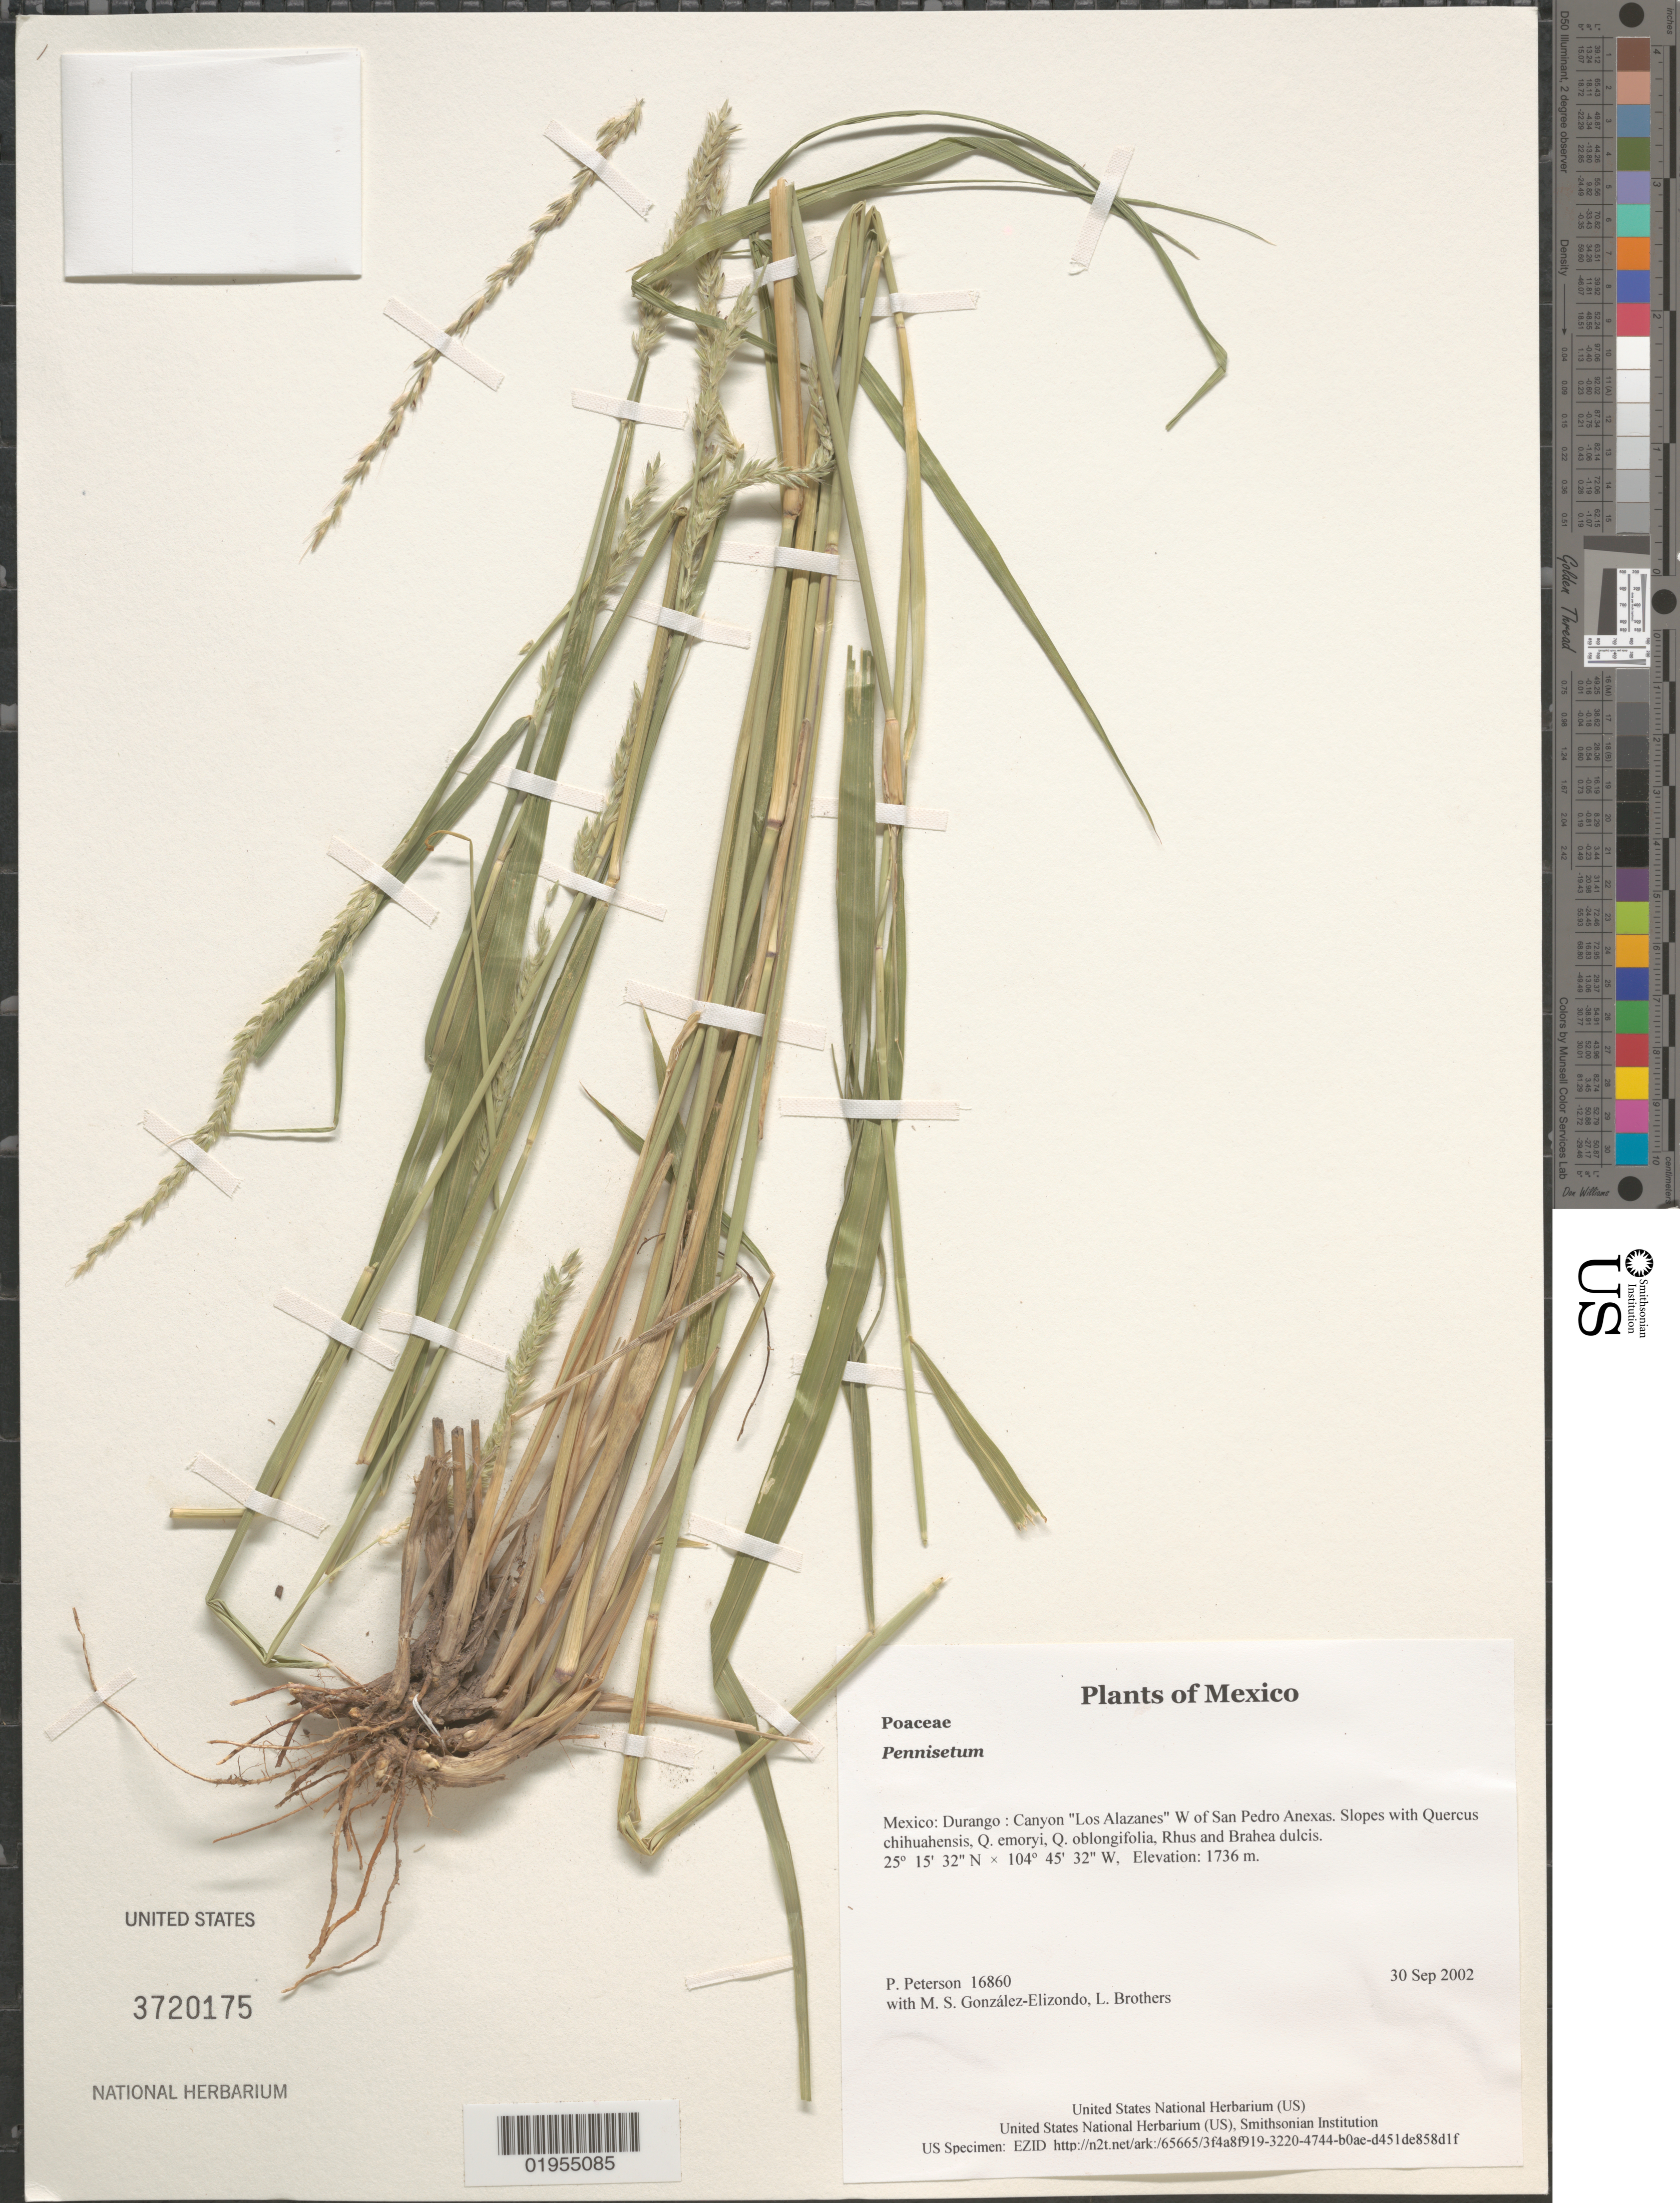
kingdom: Plantae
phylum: Tracheophyta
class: Liliopsida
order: Poales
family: Poaceae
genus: Pennisetum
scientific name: Pennisetum sp.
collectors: P. M. Peterson, M. S. González-Elizondo & L. E. Brothers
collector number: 16860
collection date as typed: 30 Sep 2002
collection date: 2002-09-30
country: Mexico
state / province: Durango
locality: Canyon "Los Alazanes" W of San Pedro Anexas. Slopes with Quercus chihuahensis, Q. emoryi, Q. oblongifolia, Rhus and Brahea dulcis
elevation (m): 1736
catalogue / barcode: US 3720175